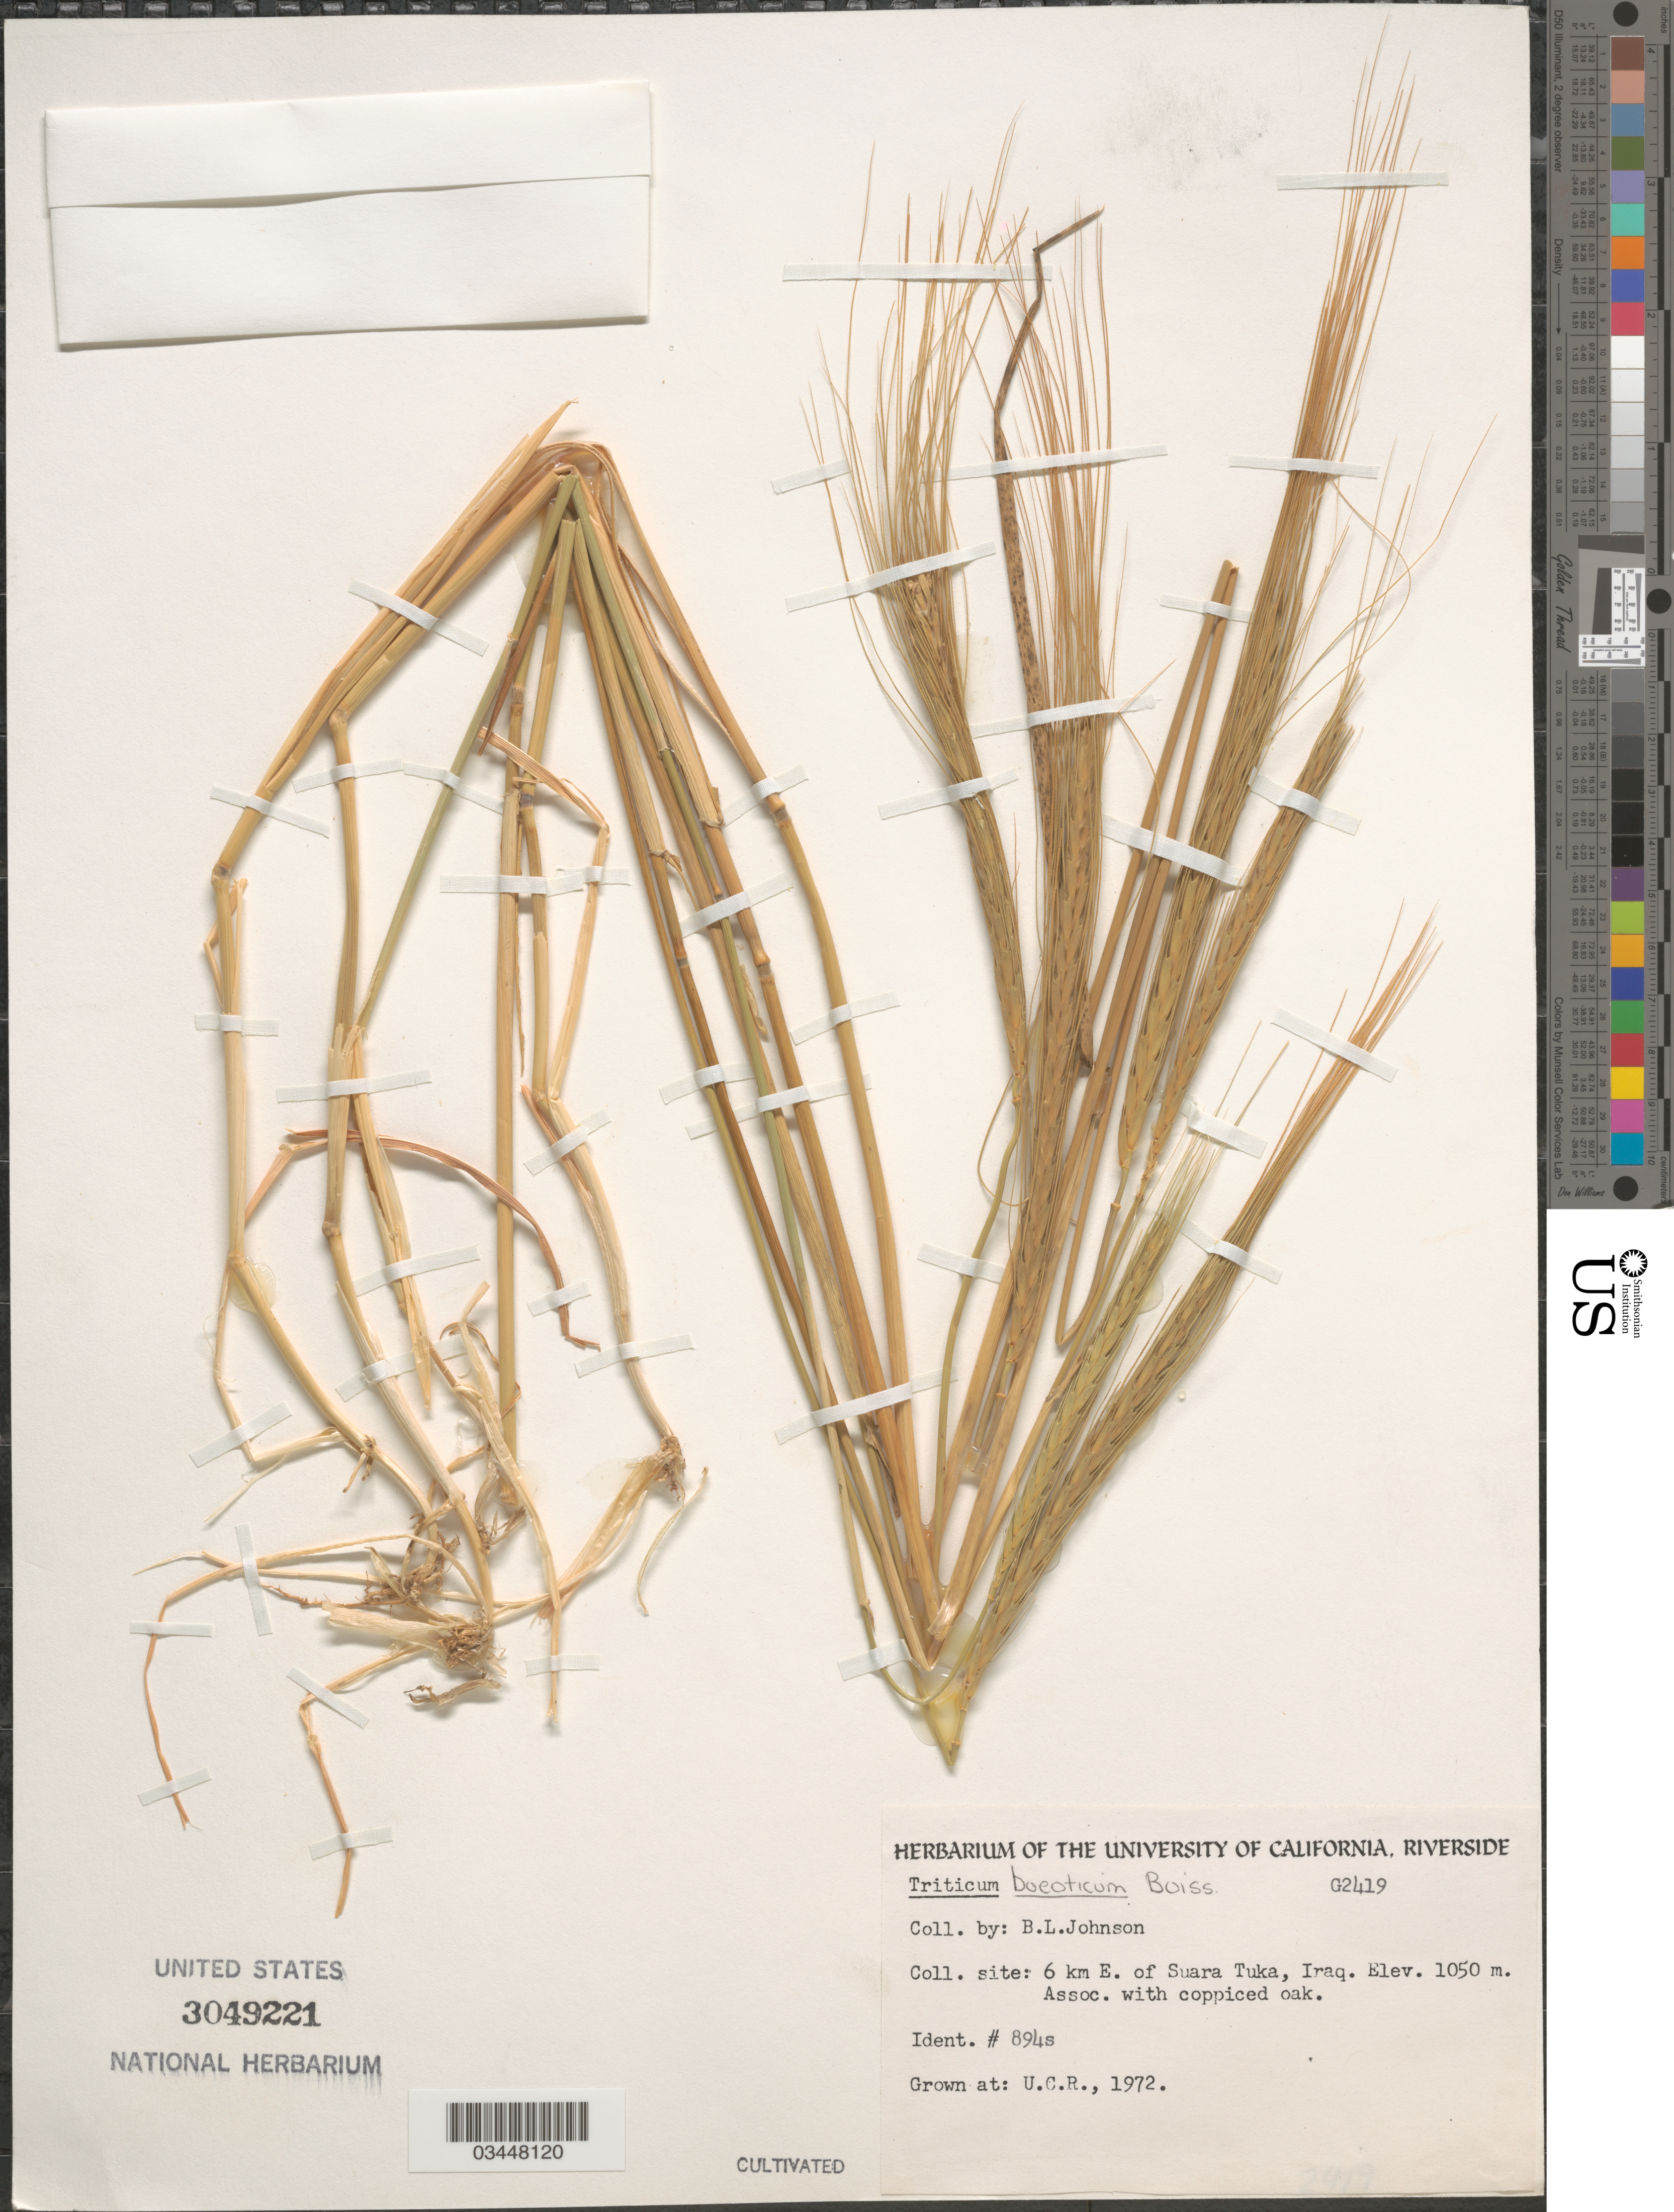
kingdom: Plantae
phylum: Tracheophyta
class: Liliopsida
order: Poales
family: Poaceae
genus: Triticum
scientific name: Triticum boeoticum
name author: Boiss.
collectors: ex herb. Univ. of California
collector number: G2419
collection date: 1972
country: United States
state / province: California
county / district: Riverside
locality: U.C.R.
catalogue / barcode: US 3049221